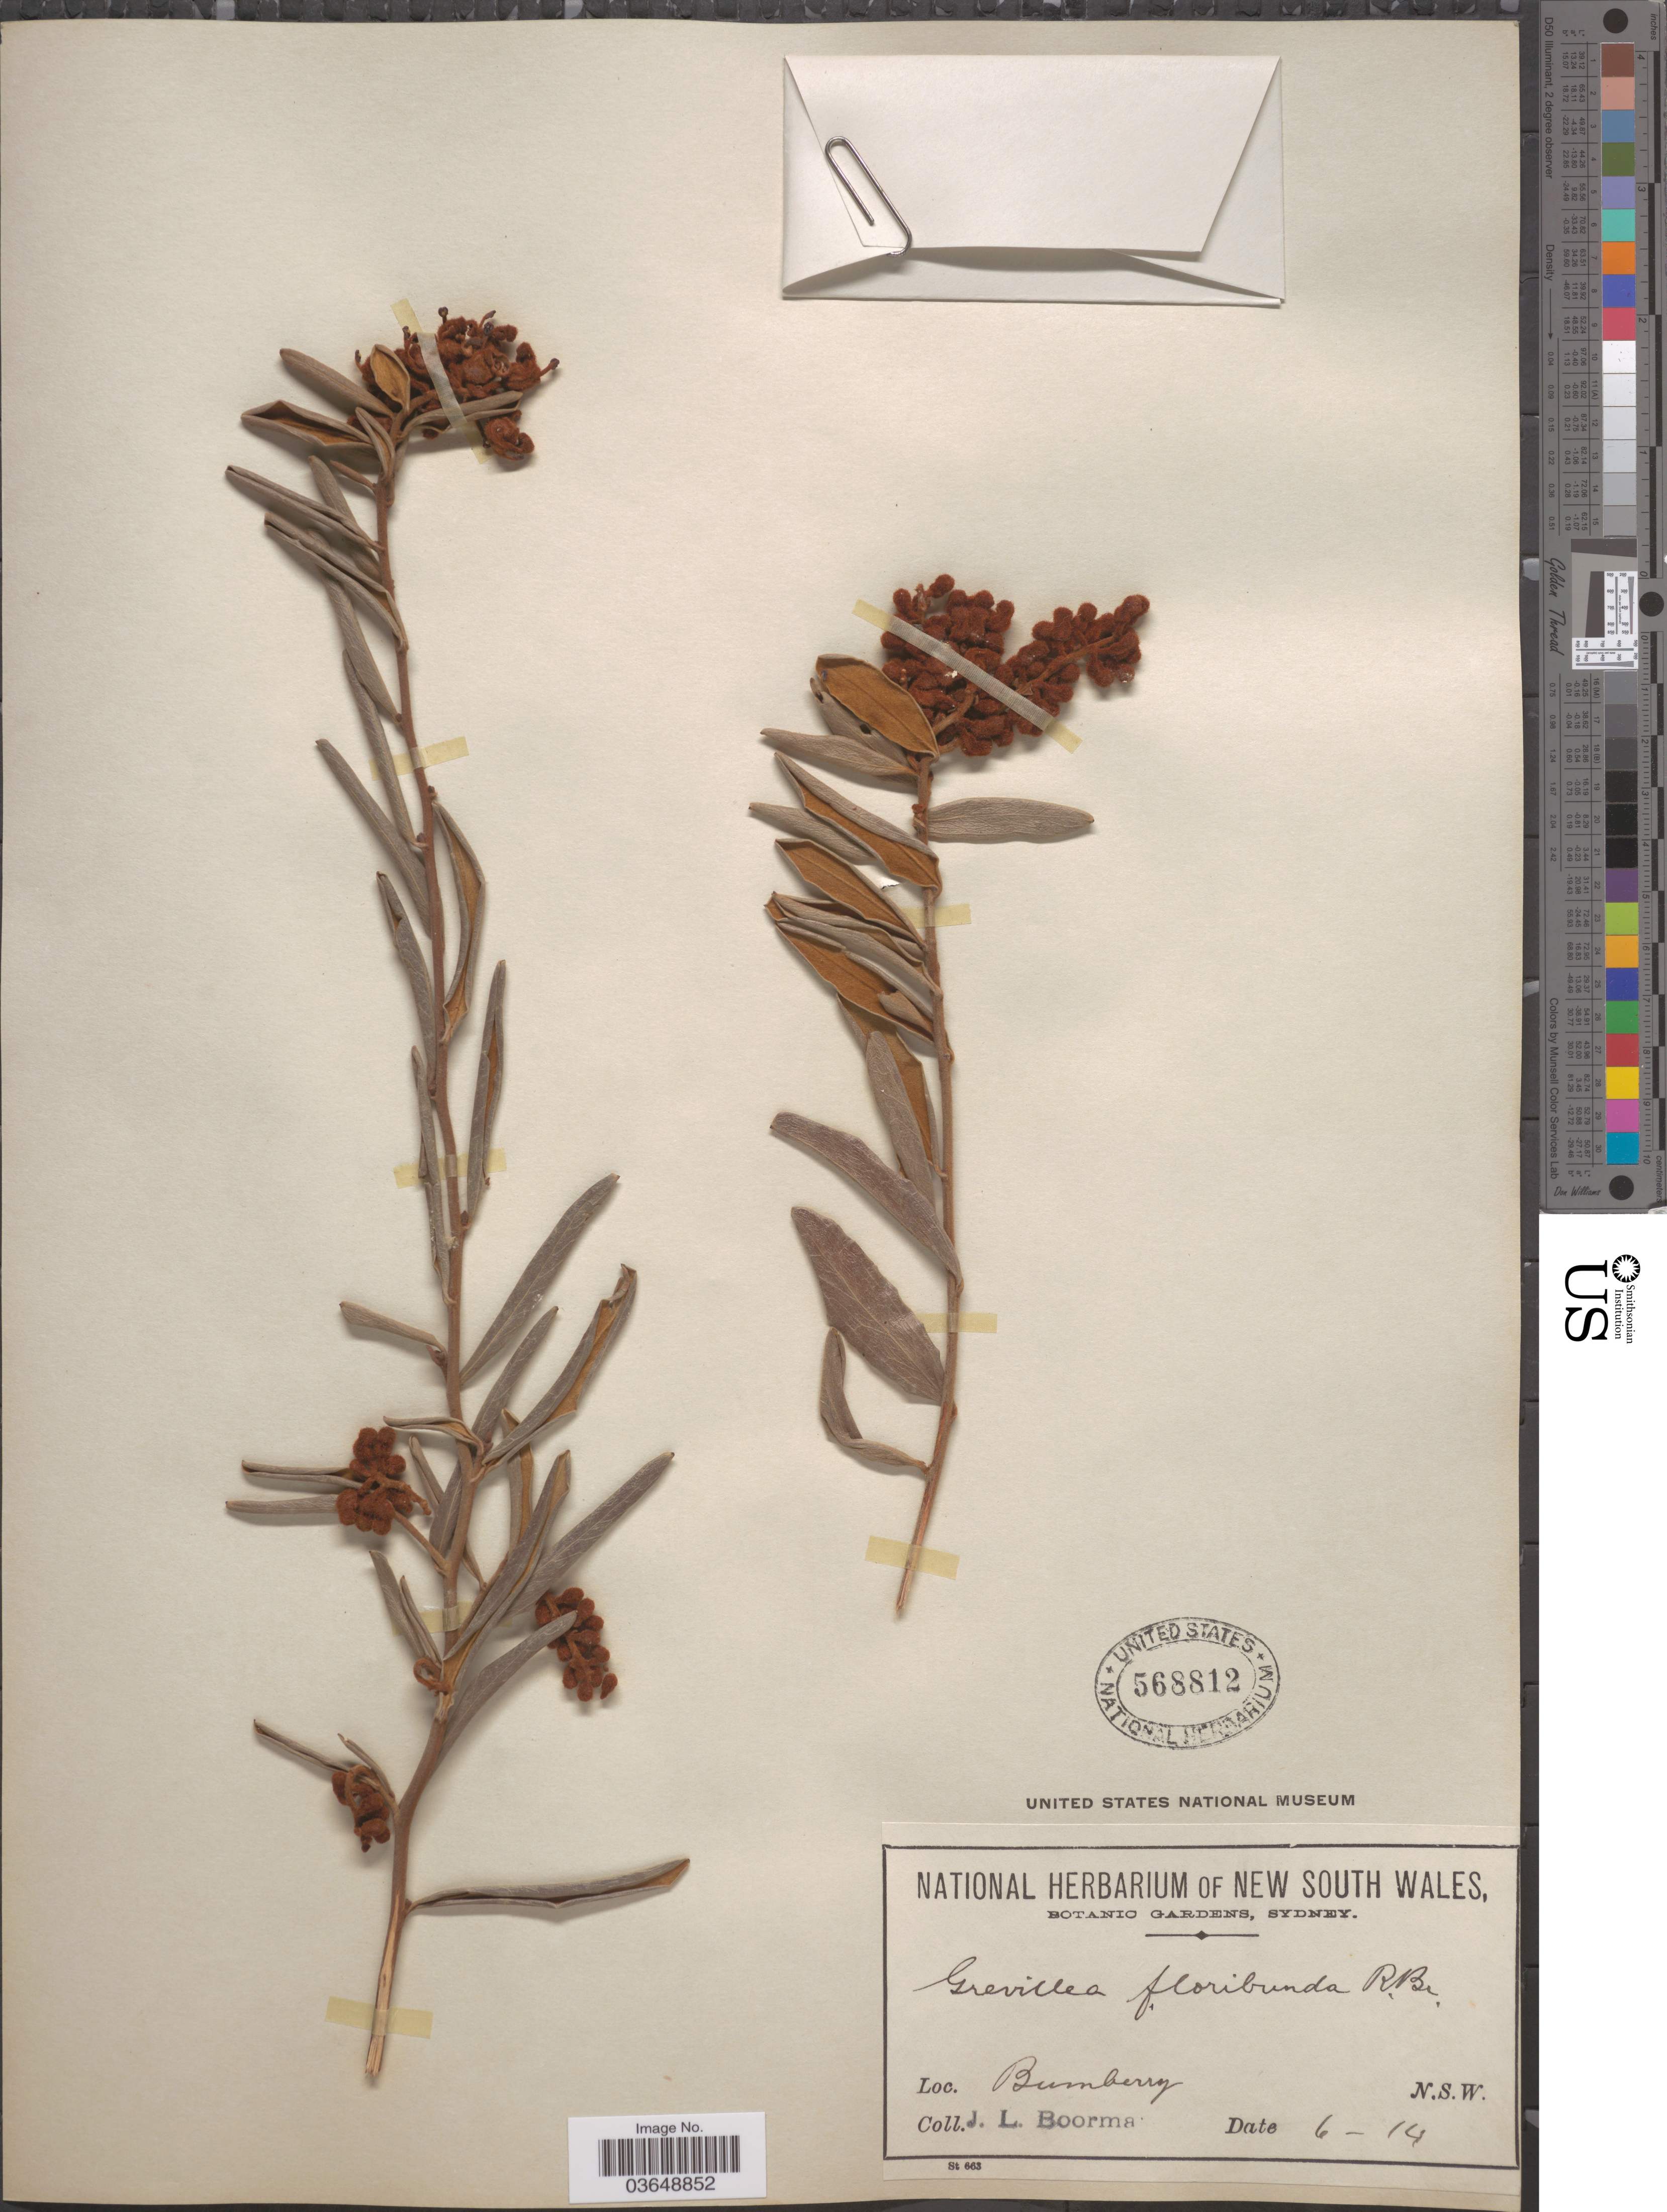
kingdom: Plantae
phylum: Tracheophyta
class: Magnoliopsida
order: Proteales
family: Proteaceae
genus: Grevillea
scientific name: Grevillea floribunda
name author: R. Br.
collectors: J. Boorman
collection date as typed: Transcribed d/m/y: /6/14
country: Australia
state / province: New South Wales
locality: Bumberry.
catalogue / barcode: US 568812